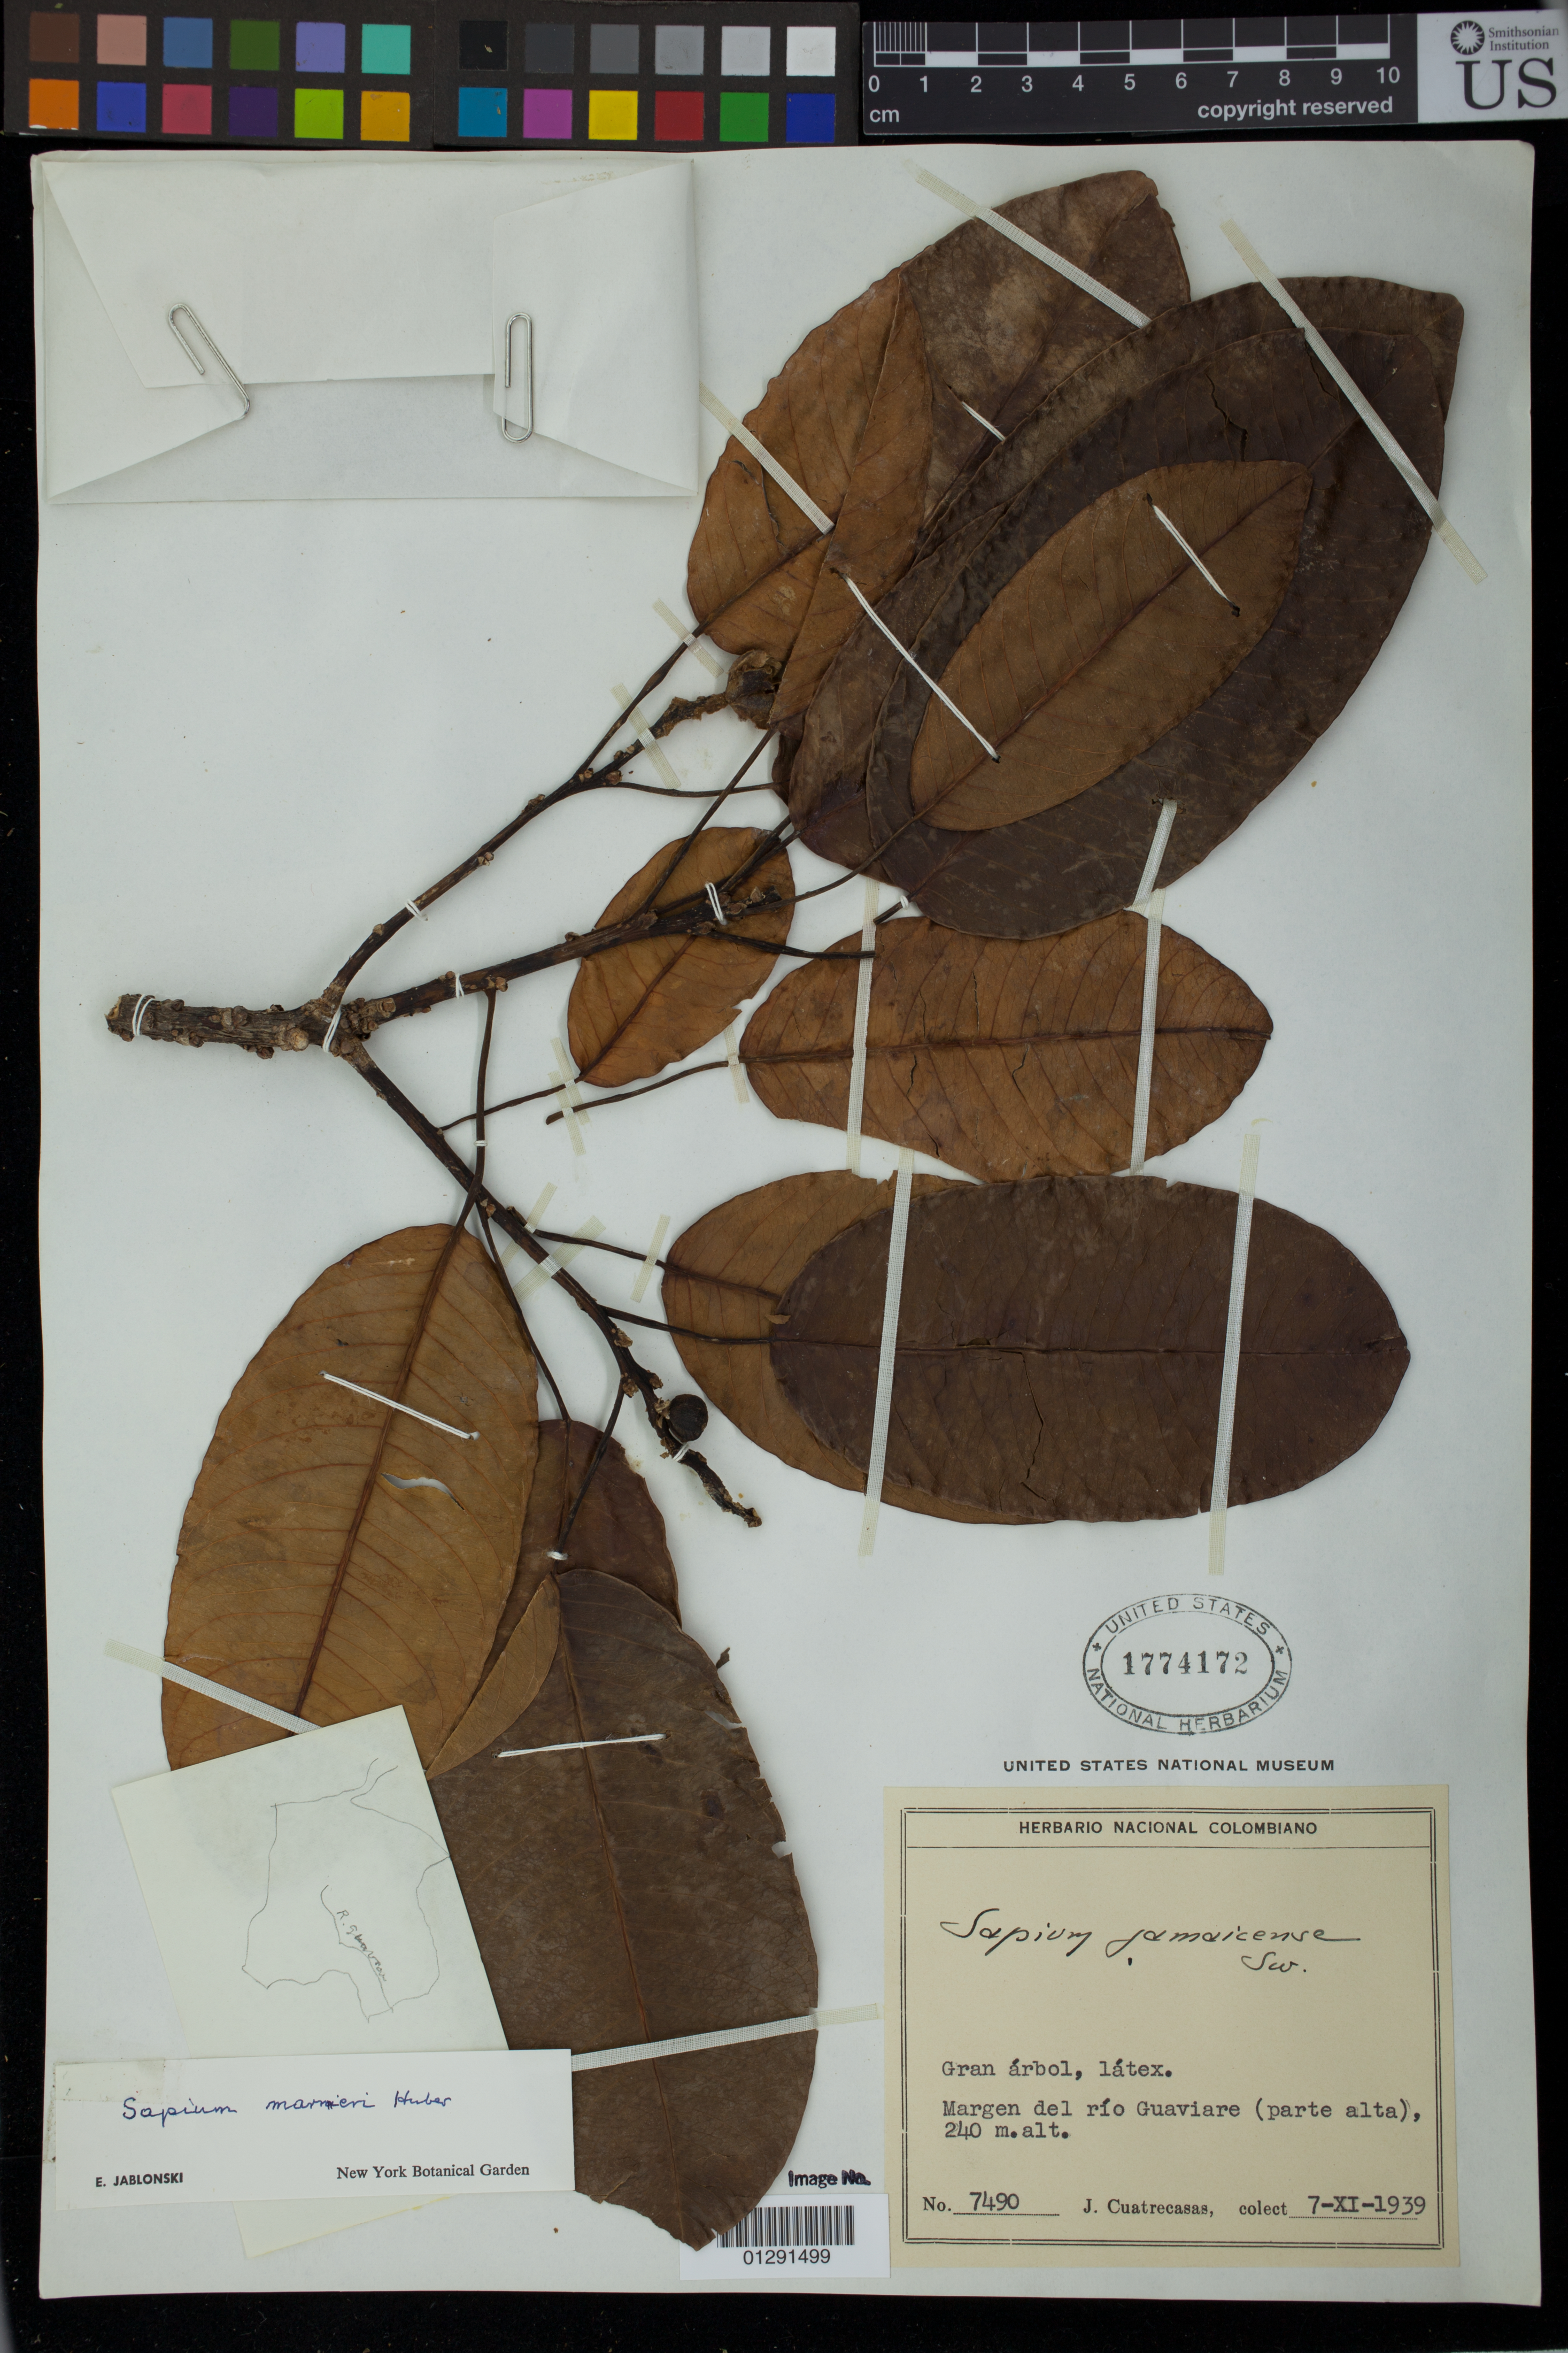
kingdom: Plantae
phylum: Tracheophyta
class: Magnoliopsida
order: Malpighiales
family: Euphorbiaceae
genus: Sapium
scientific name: Sapium marmieri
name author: Huber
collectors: J. Cuatrecasas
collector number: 7490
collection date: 1939-11-07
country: Colombia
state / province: Vichada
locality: Margen del Rio Guaviare (parte alta)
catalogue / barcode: US 1774172